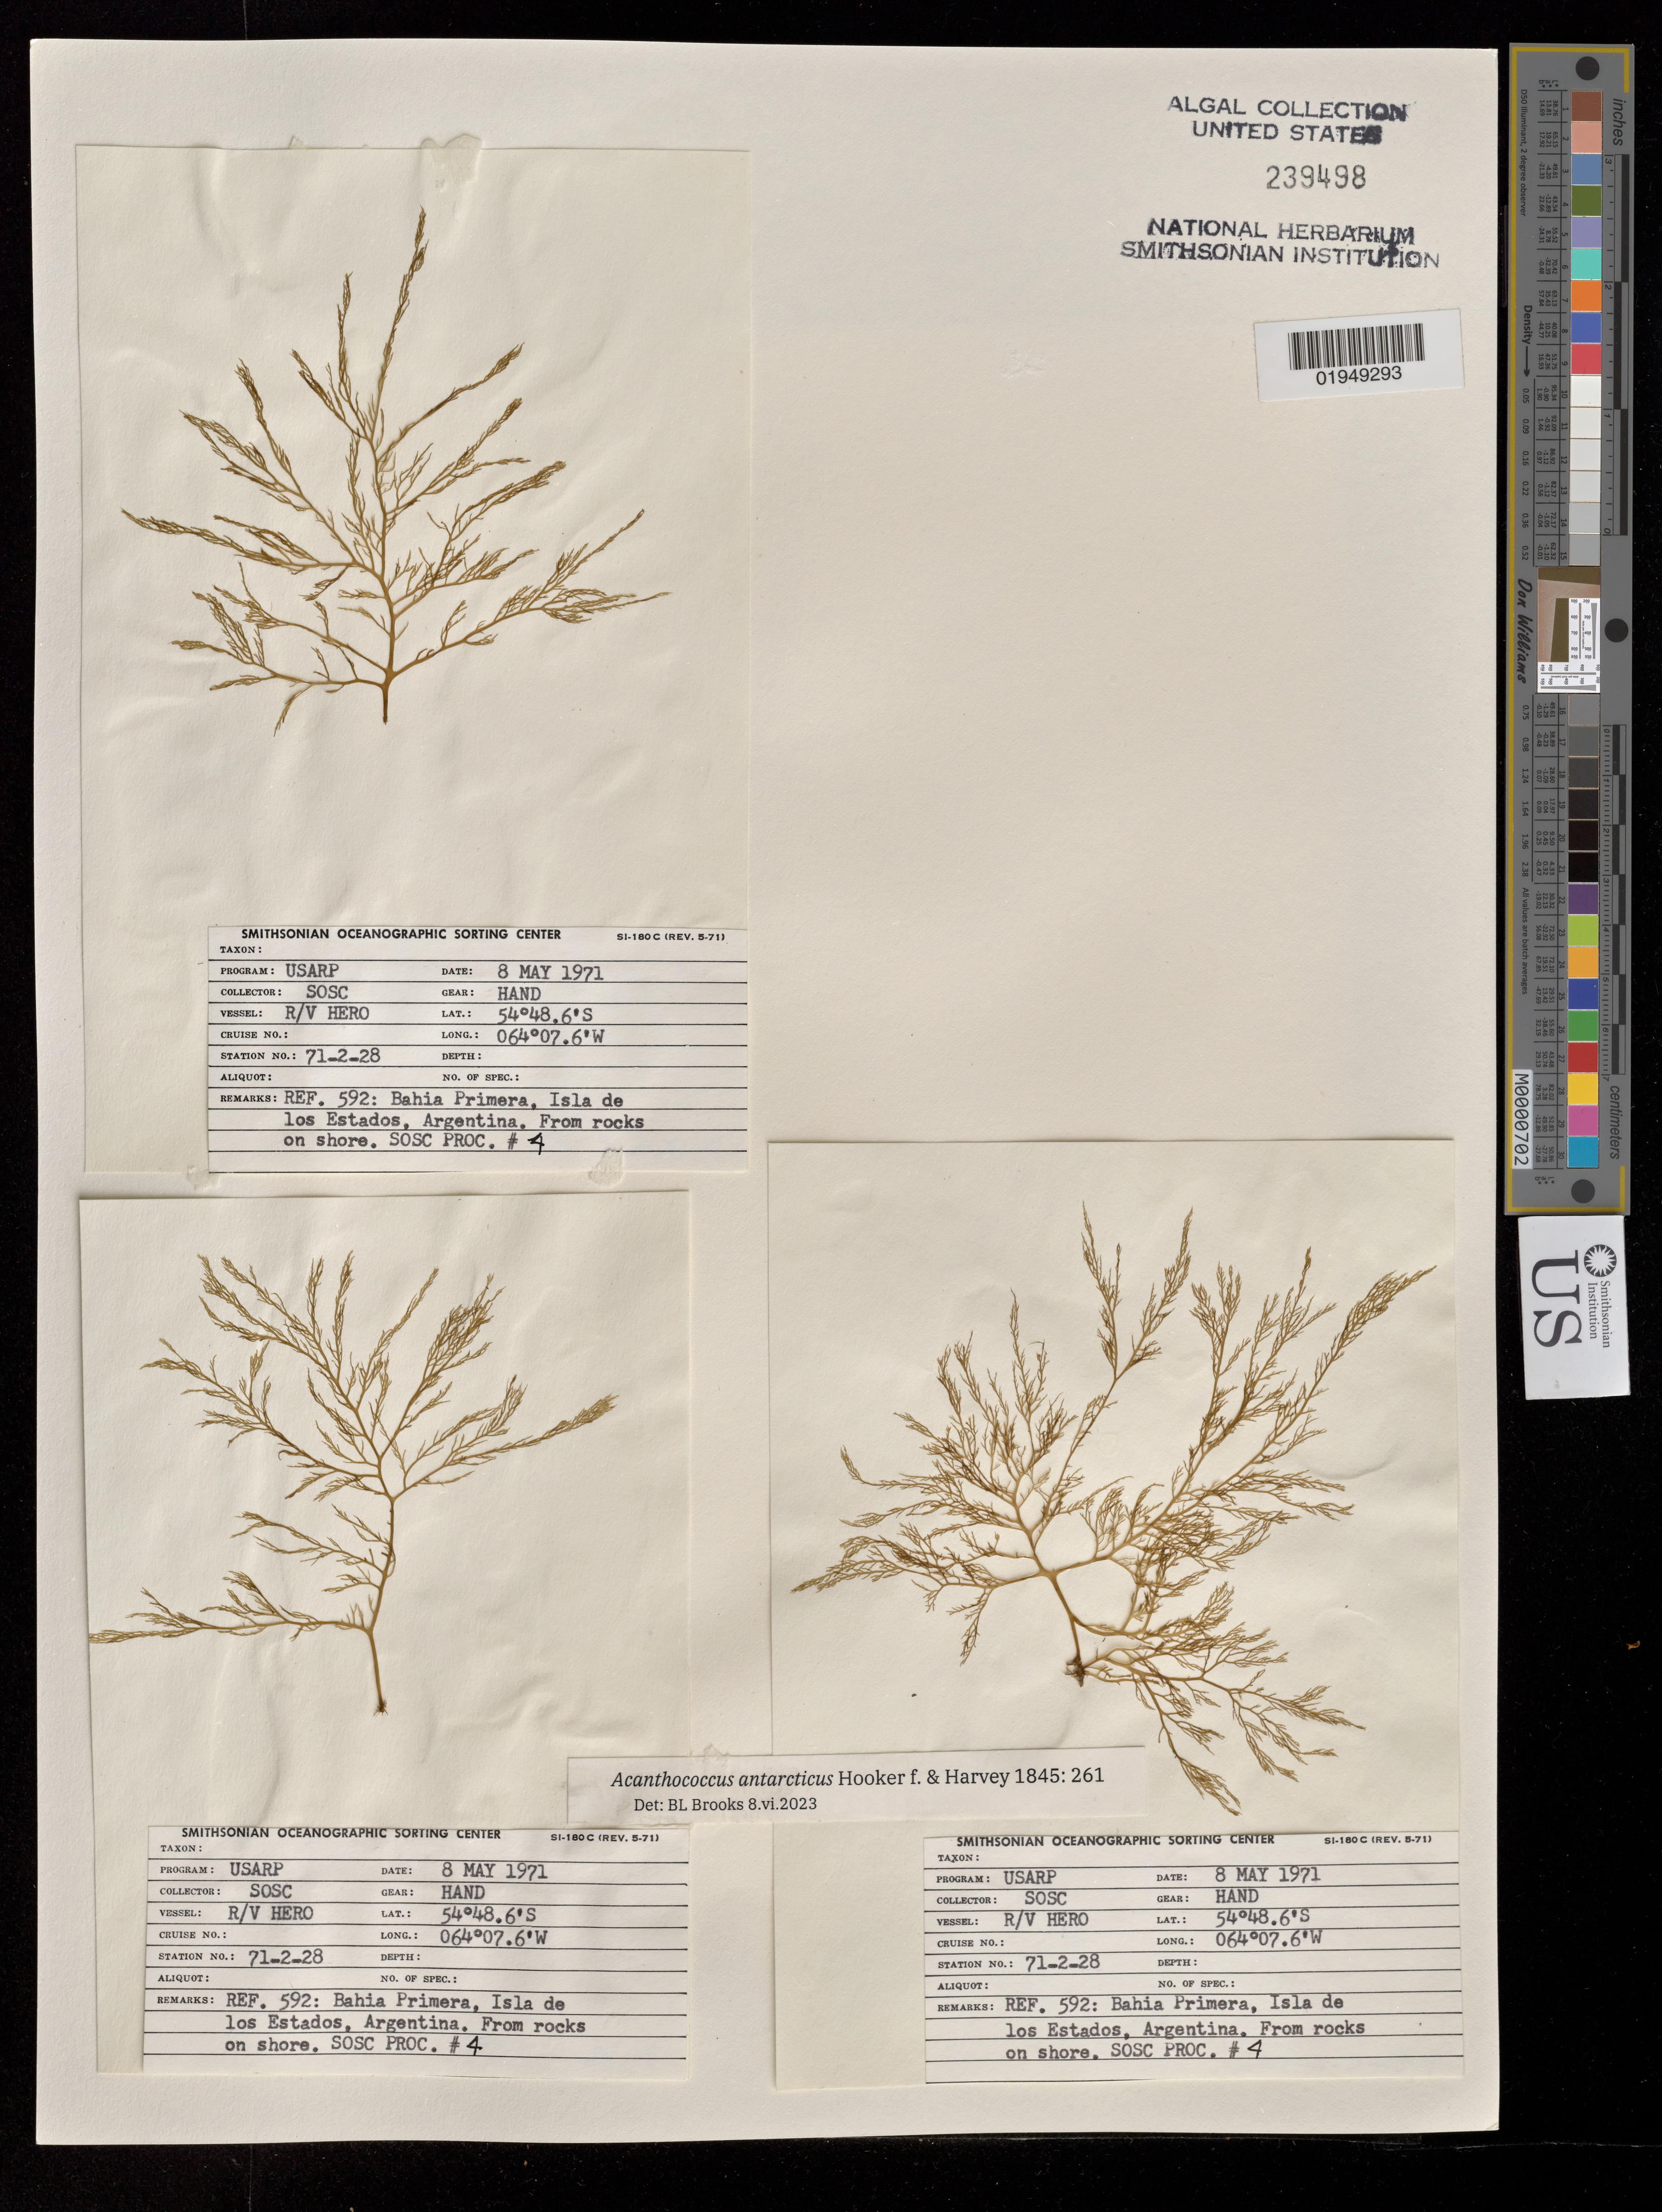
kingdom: Plantae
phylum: Rhodophyta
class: Florideophyceae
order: Gigartinales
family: Cystocloniaceae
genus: Acanthococcus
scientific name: Acanthococcus antarcticus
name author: Hook. f. & Harv.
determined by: Brooks, B. L., (BOT), Smithsonian Institution - National Museum of Natural History (UNITED STATES)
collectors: SOSC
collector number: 4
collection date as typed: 08 May 1971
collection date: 1971-05-08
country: Argentina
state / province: Tierra del Fuego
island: Isla de los Estados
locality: Bahia Primera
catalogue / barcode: US 239498